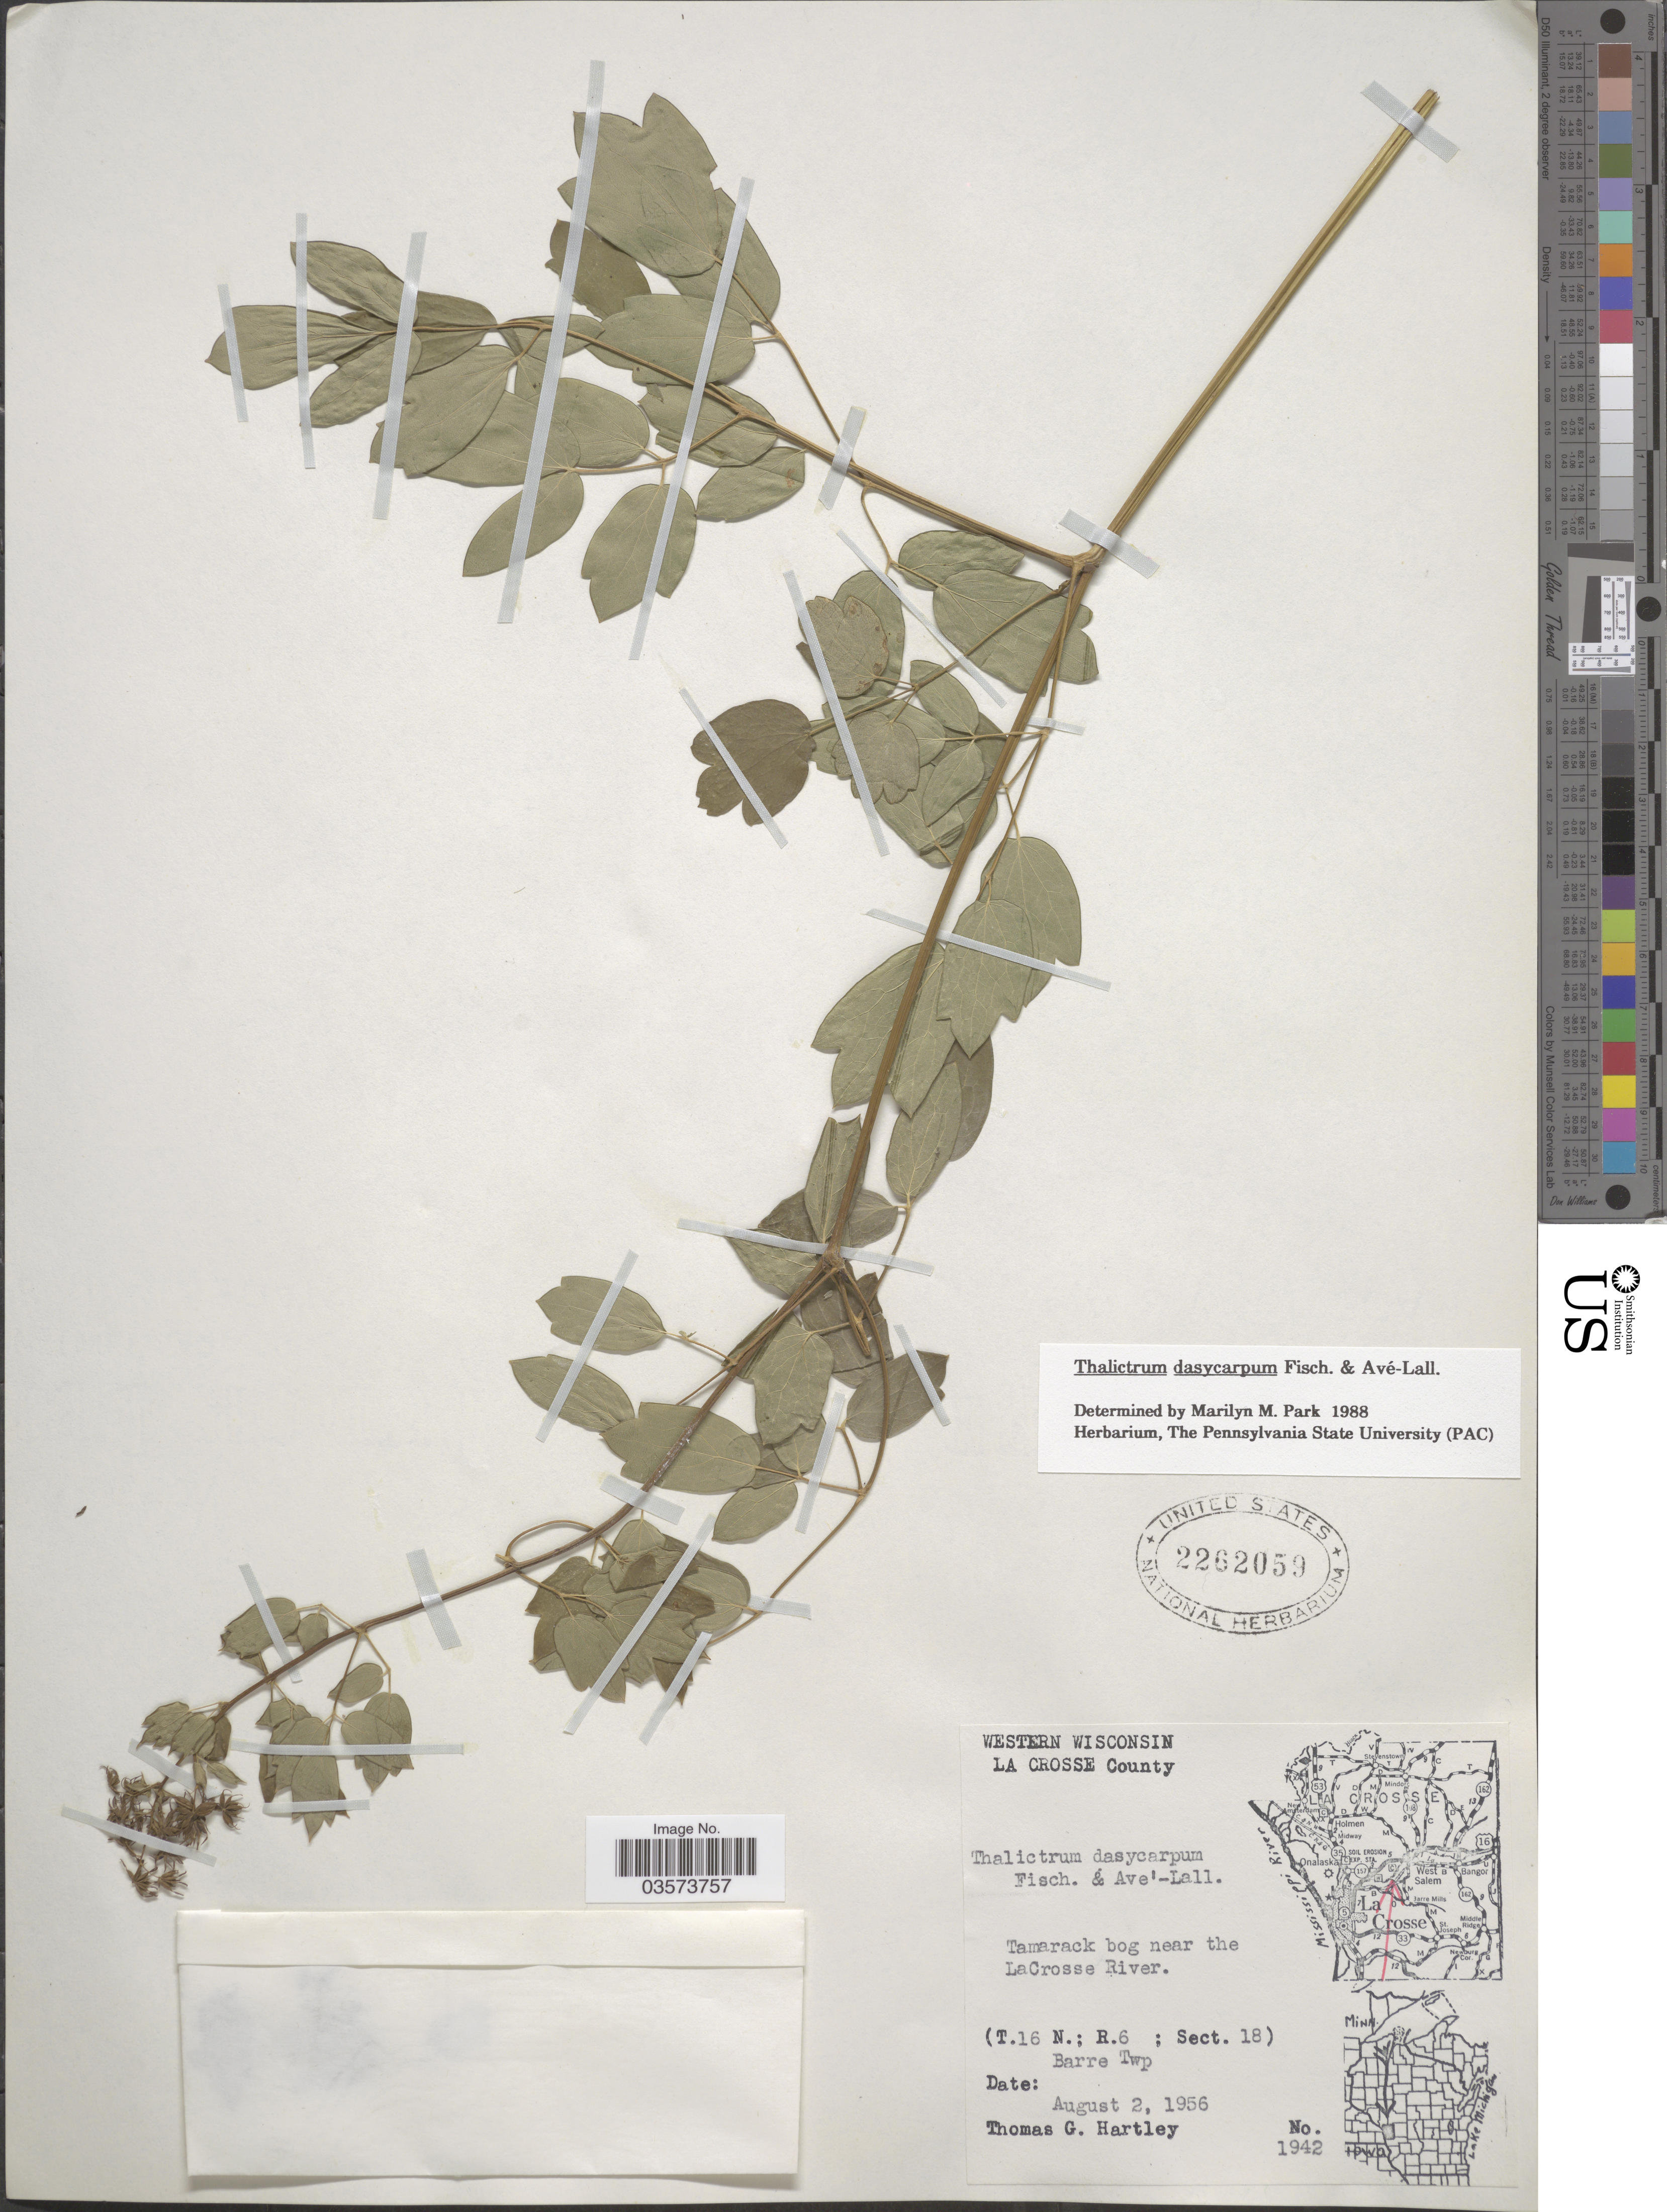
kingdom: Plantae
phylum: Tracheophyta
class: Magnoliopsida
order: Ranunculales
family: Ranunculaceae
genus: Thalictrum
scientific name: Thalictrum dasycarpum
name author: Fisch. & Avé-Lall.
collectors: T. G. Hartley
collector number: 1942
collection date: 1956-08-02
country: United States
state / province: Wisconsin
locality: Western Wisconsin. La Crosse County. Tamarack bog near the LaCrosse River. (T.16 N.; R.6 ; Sect. 18) Barre Twp.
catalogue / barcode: US 2262059